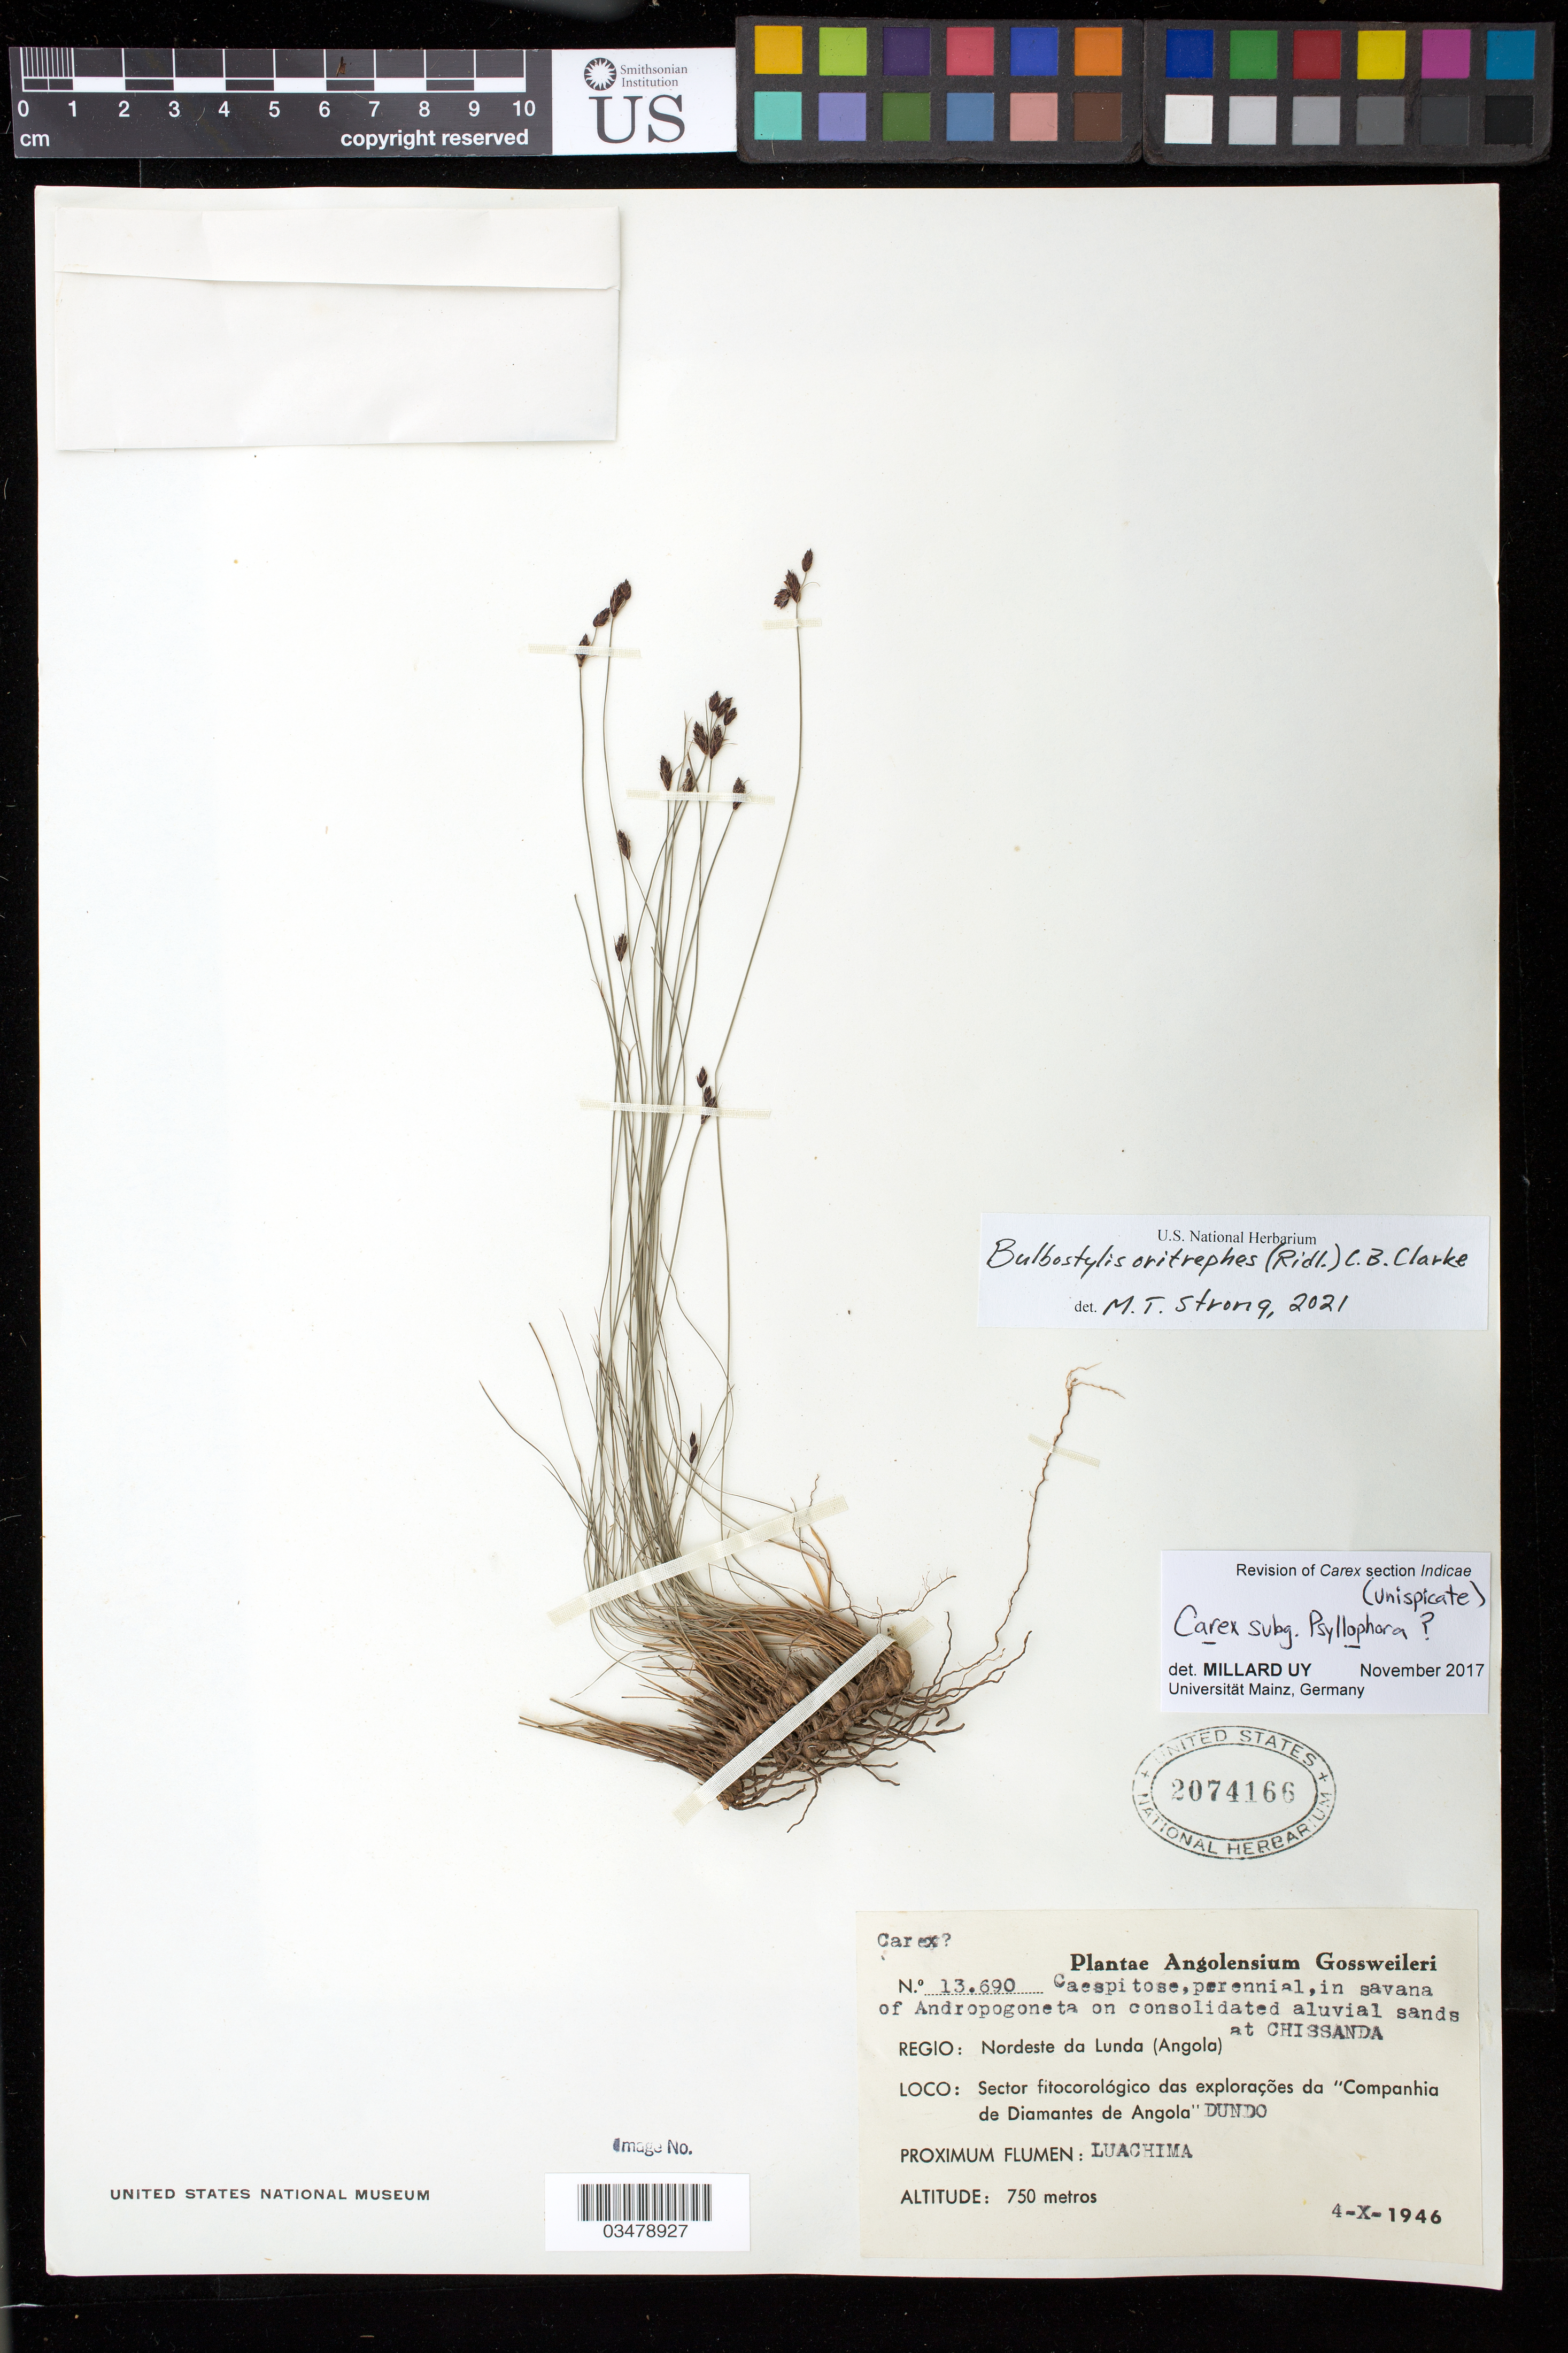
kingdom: Plantae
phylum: Tracheophyta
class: Liliopsida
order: Poales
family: Cyperaceae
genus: Bulbostylis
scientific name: Bulbostylis oritrephes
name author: (Ridl.) C.B. Clarke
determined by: Strong, Mark T., (BOT), Smithsonian Institution - National Museum of Natural History (UNITED STATES)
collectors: J. Gossweiler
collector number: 13690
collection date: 1946-10-04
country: Angola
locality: Chissanda, nordeste da Lunda, proximum flumen Luachima.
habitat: Savana on alluvial sands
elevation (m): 750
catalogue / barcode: US 2074166